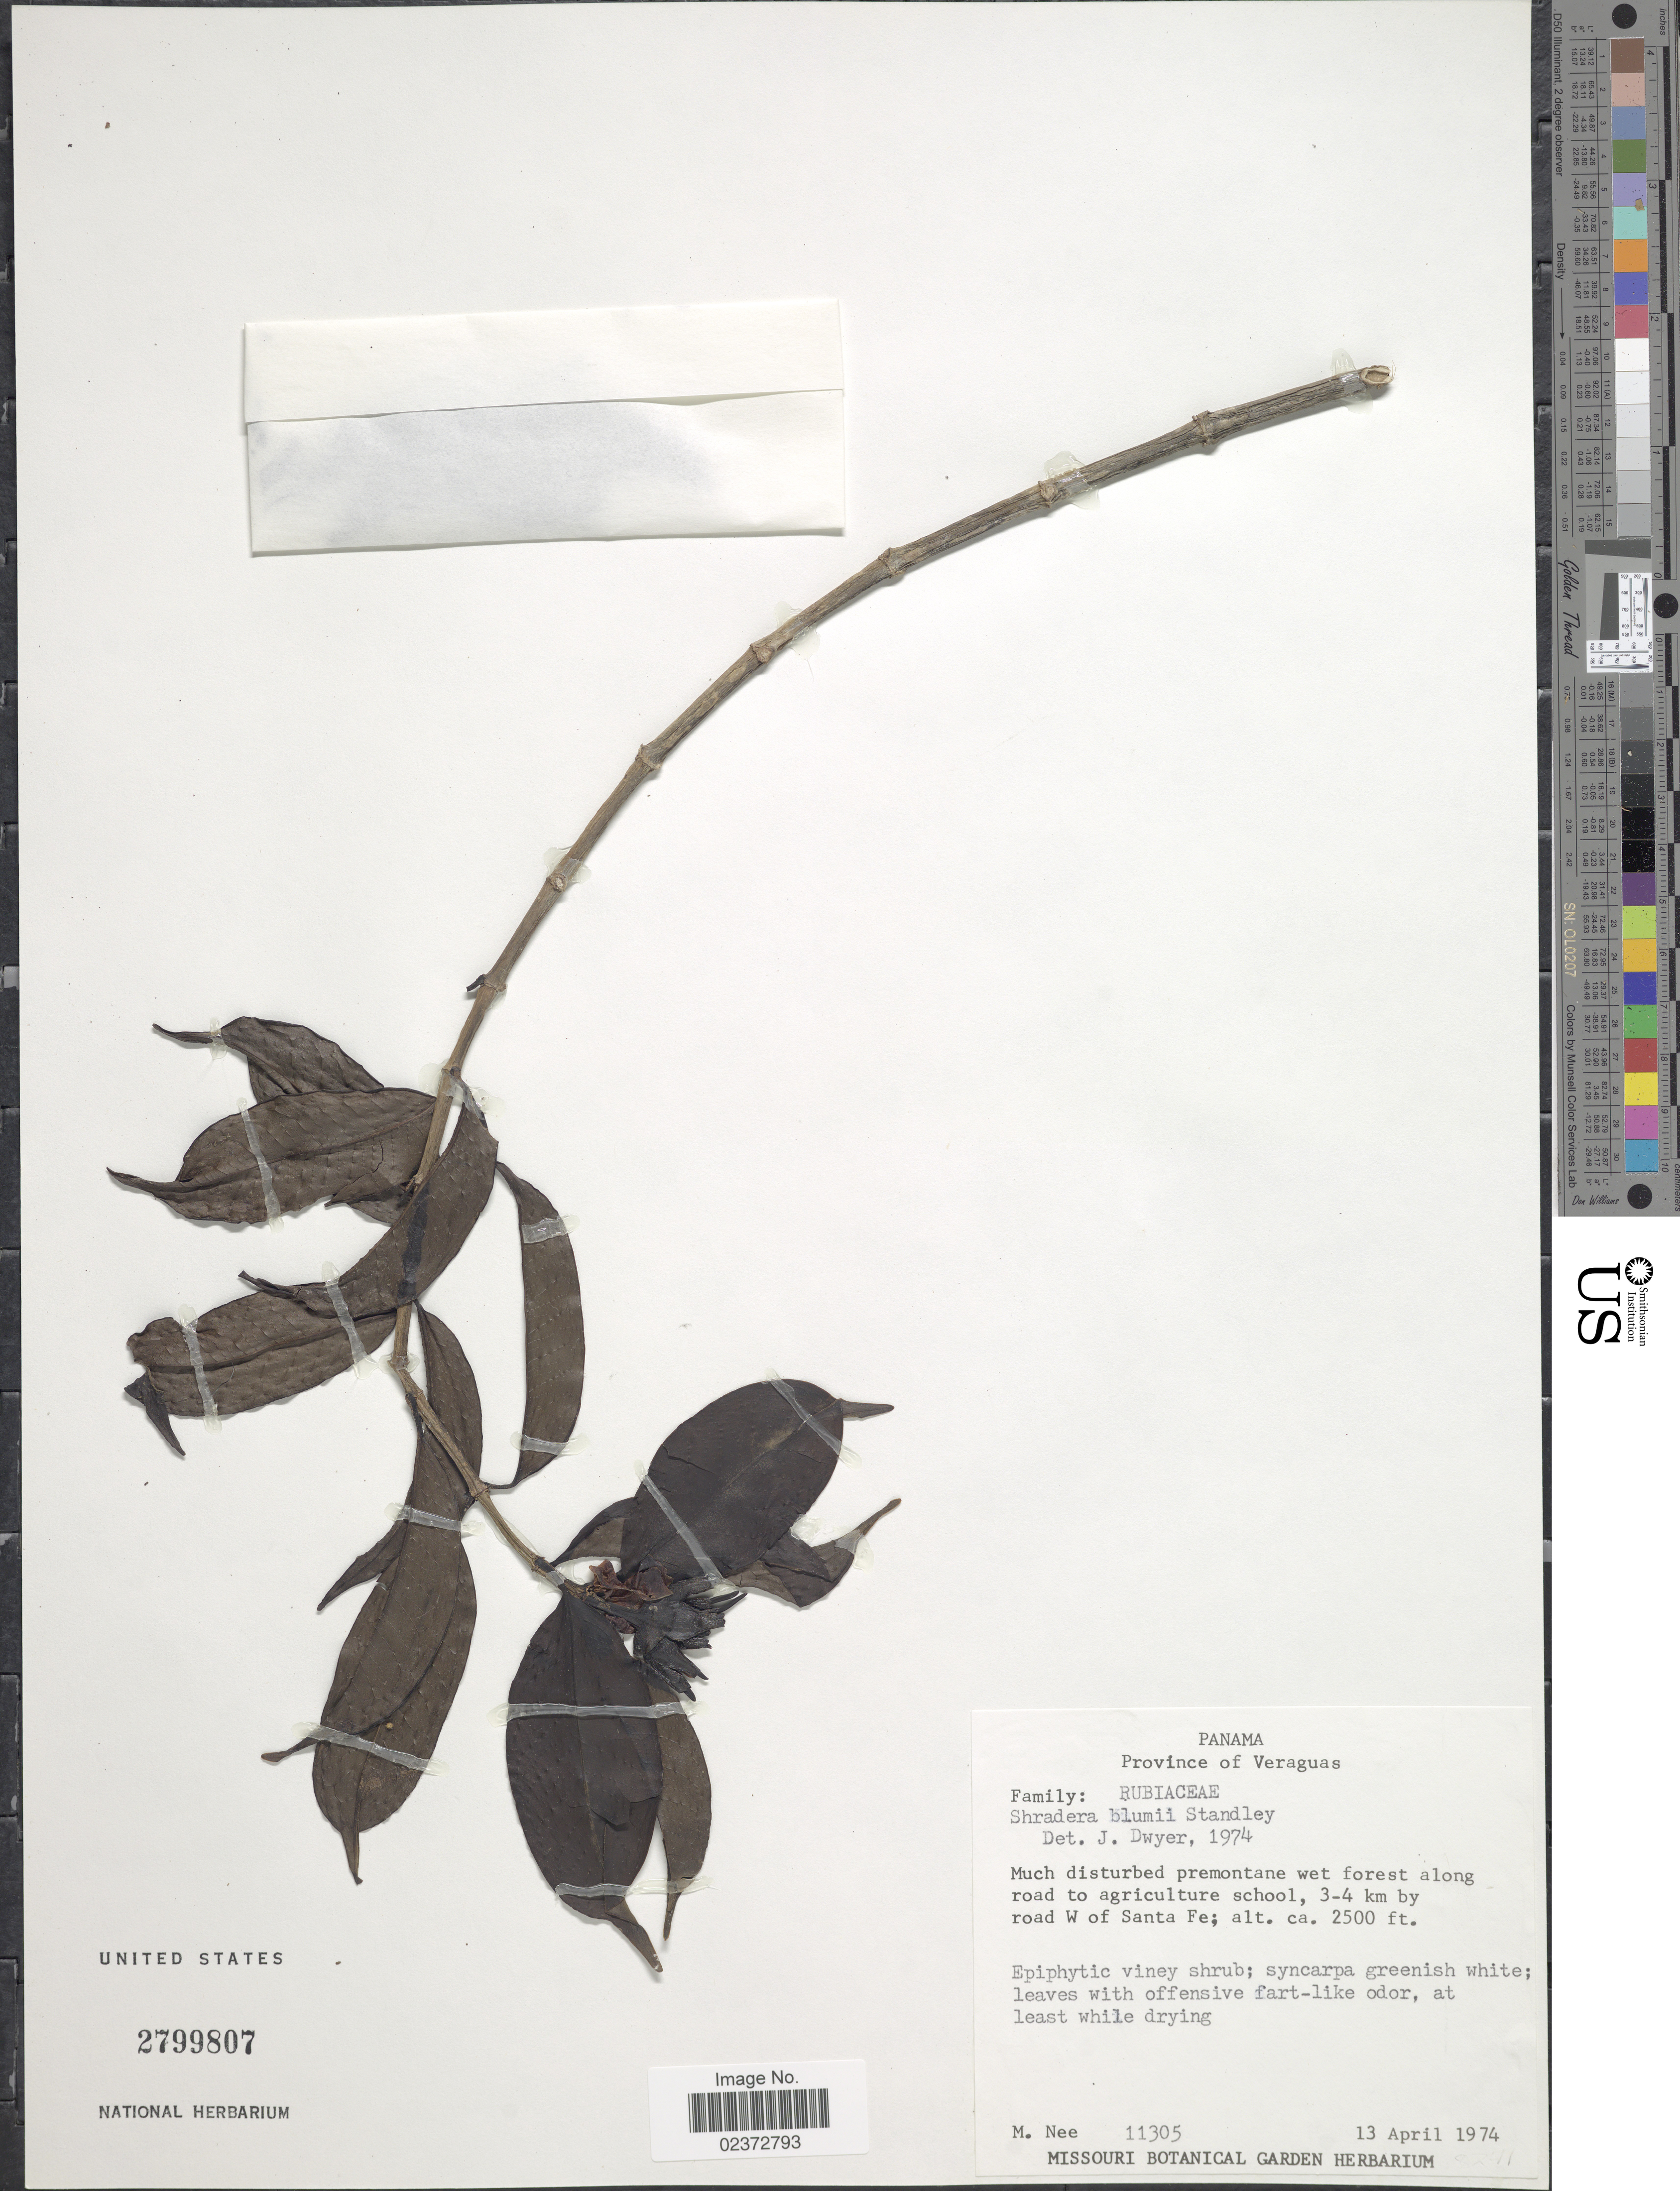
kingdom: Plantae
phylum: Tracheophyta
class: Magnoliopsida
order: Gentianales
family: Rubiaceae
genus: Schradera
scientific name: Schradera blumei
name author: Dwyer & M.V. Hayden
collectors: S. Mori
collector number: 11305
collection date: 1974-04-13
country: Panama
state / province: Veraguas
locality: Along road to agriculture school, 3-4 km by road W of Santa Fe.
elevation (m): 762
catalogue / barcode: US 2799807